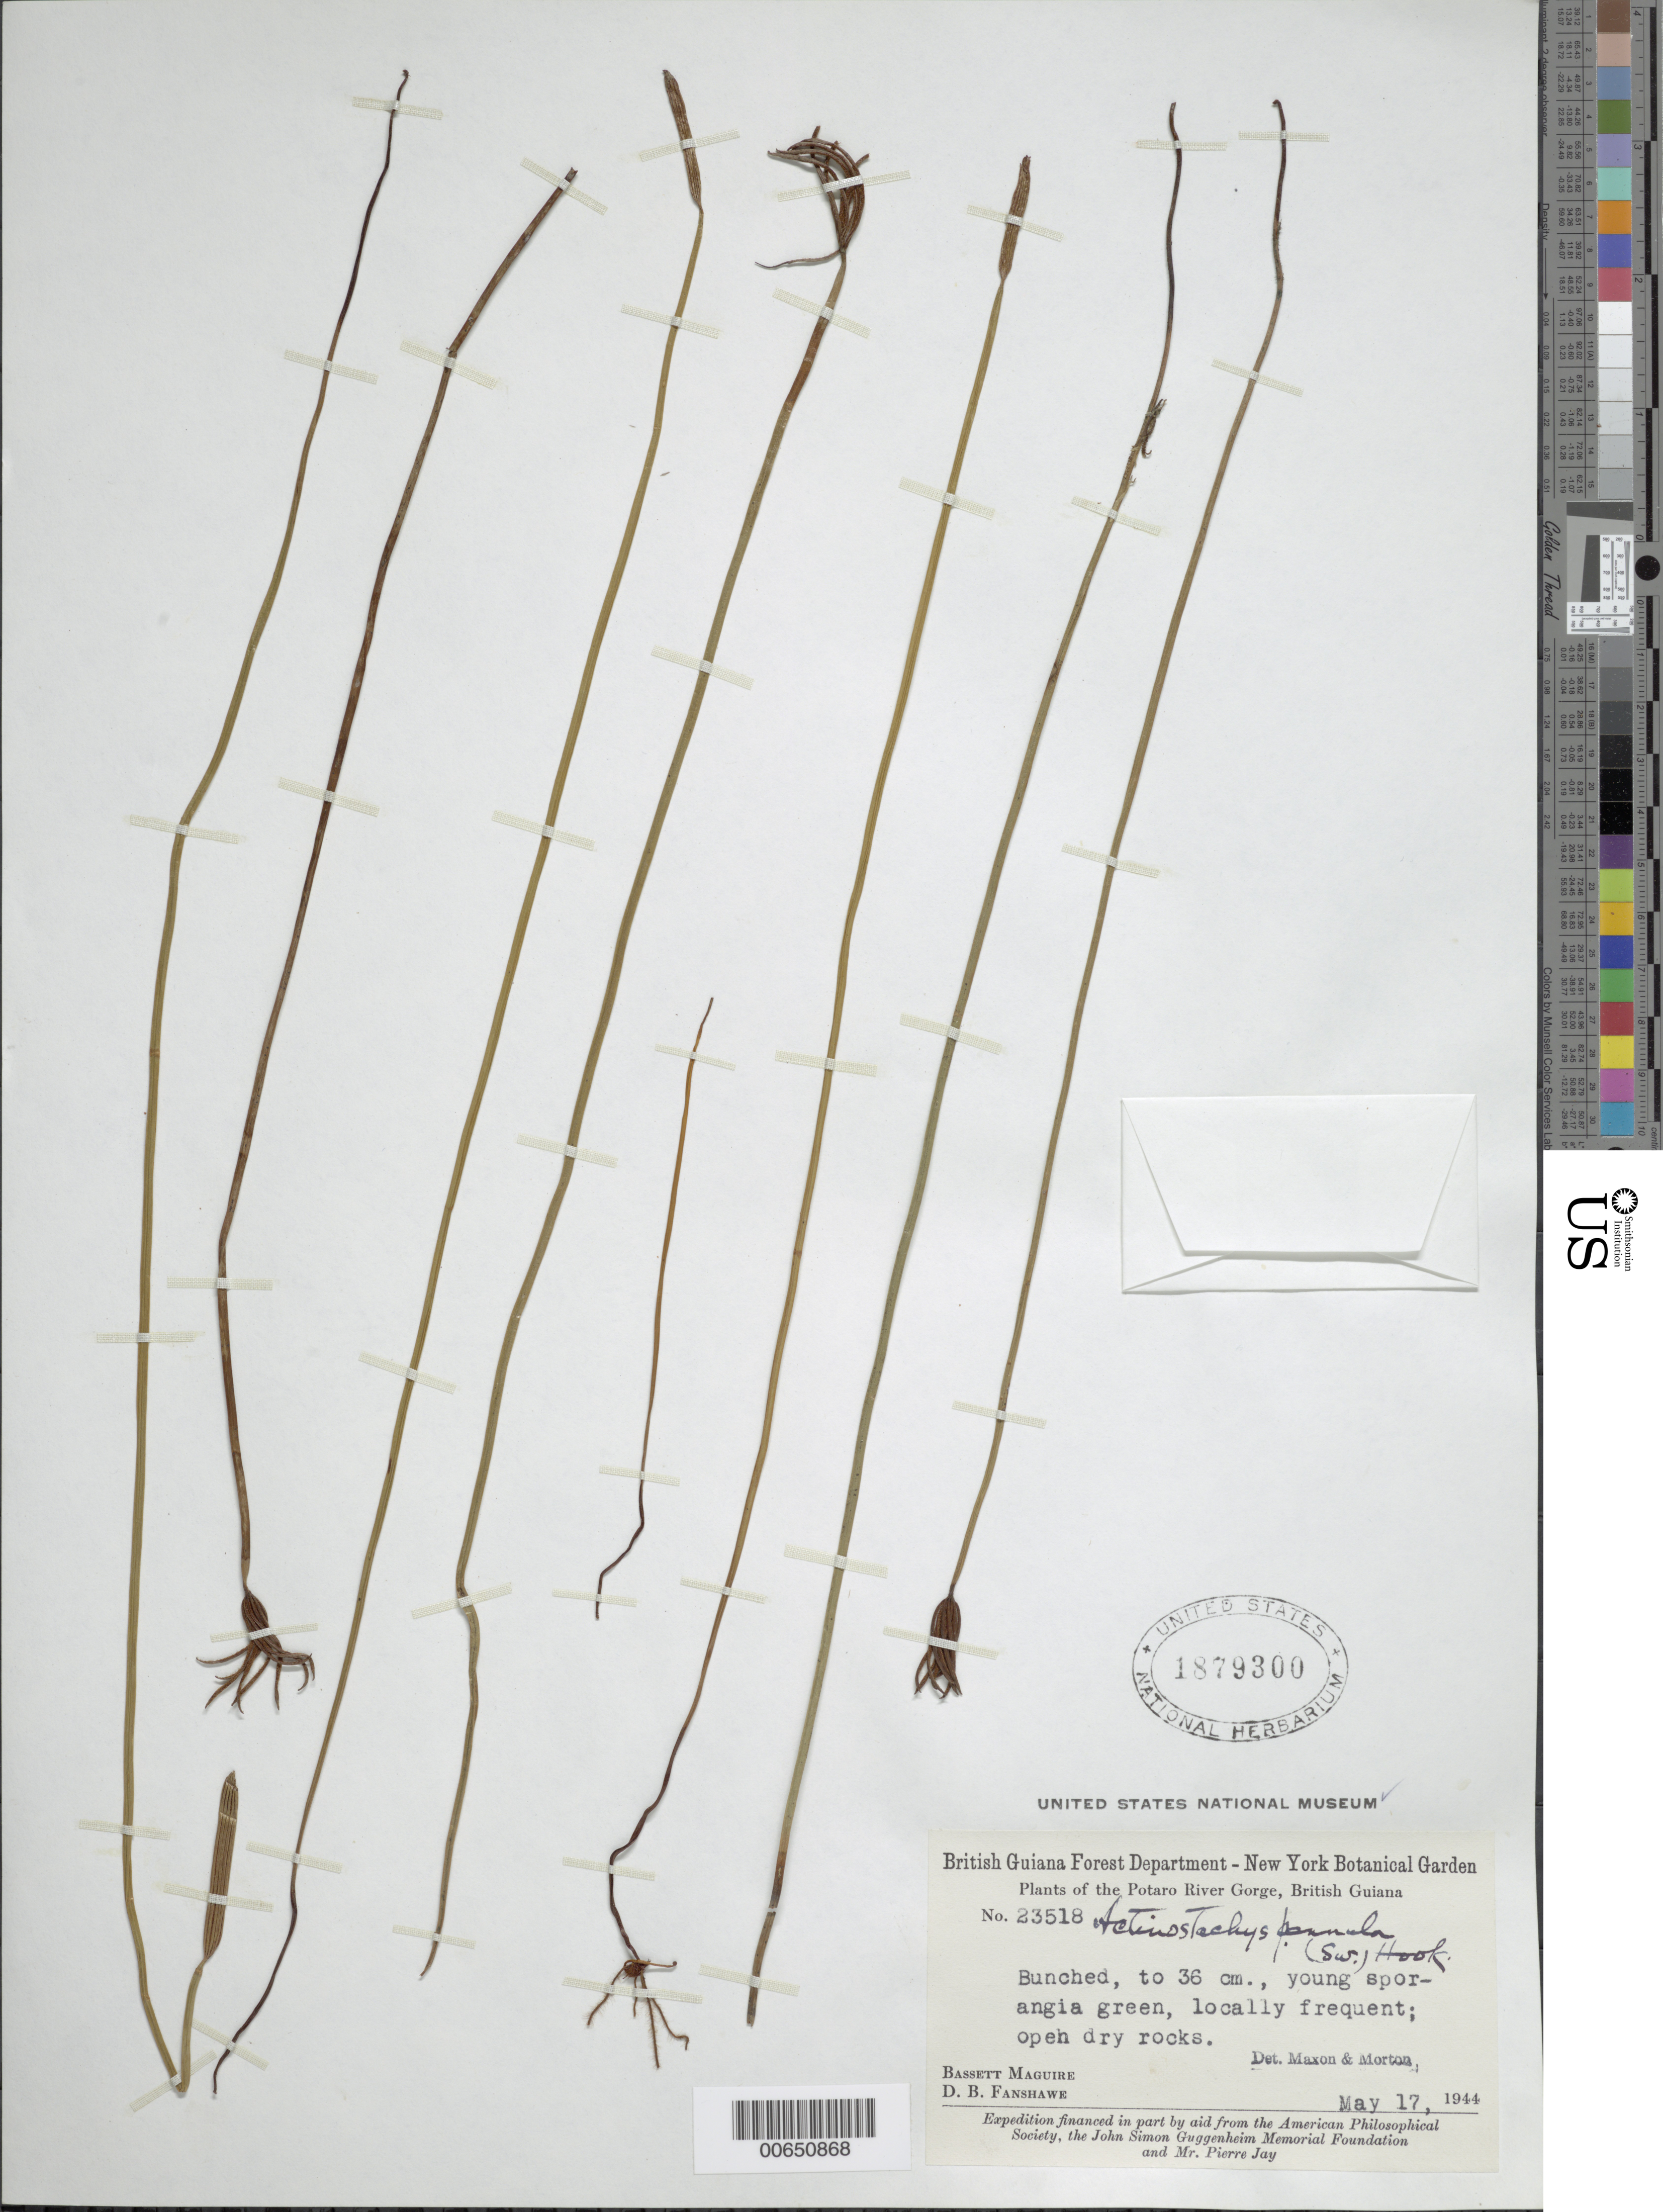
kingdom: Plantae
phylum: Tracheophyta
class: Polypodiopsida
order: Schizaeales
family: Schizaeaceae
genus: Actinostachys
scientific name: Actinostachys pennula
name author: (Sw.) Hook.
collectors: B. Maguire & D. B. Fanshawe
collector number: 23518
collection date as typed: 17-May-44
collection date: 1944-05-17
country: Guyana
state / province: Potaro-Siparuni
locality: Tukeit to Kaieteur Plateau trail, Potaro River Gorge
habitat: Open dry rocks, high mixed forest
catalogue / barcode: US 1879300